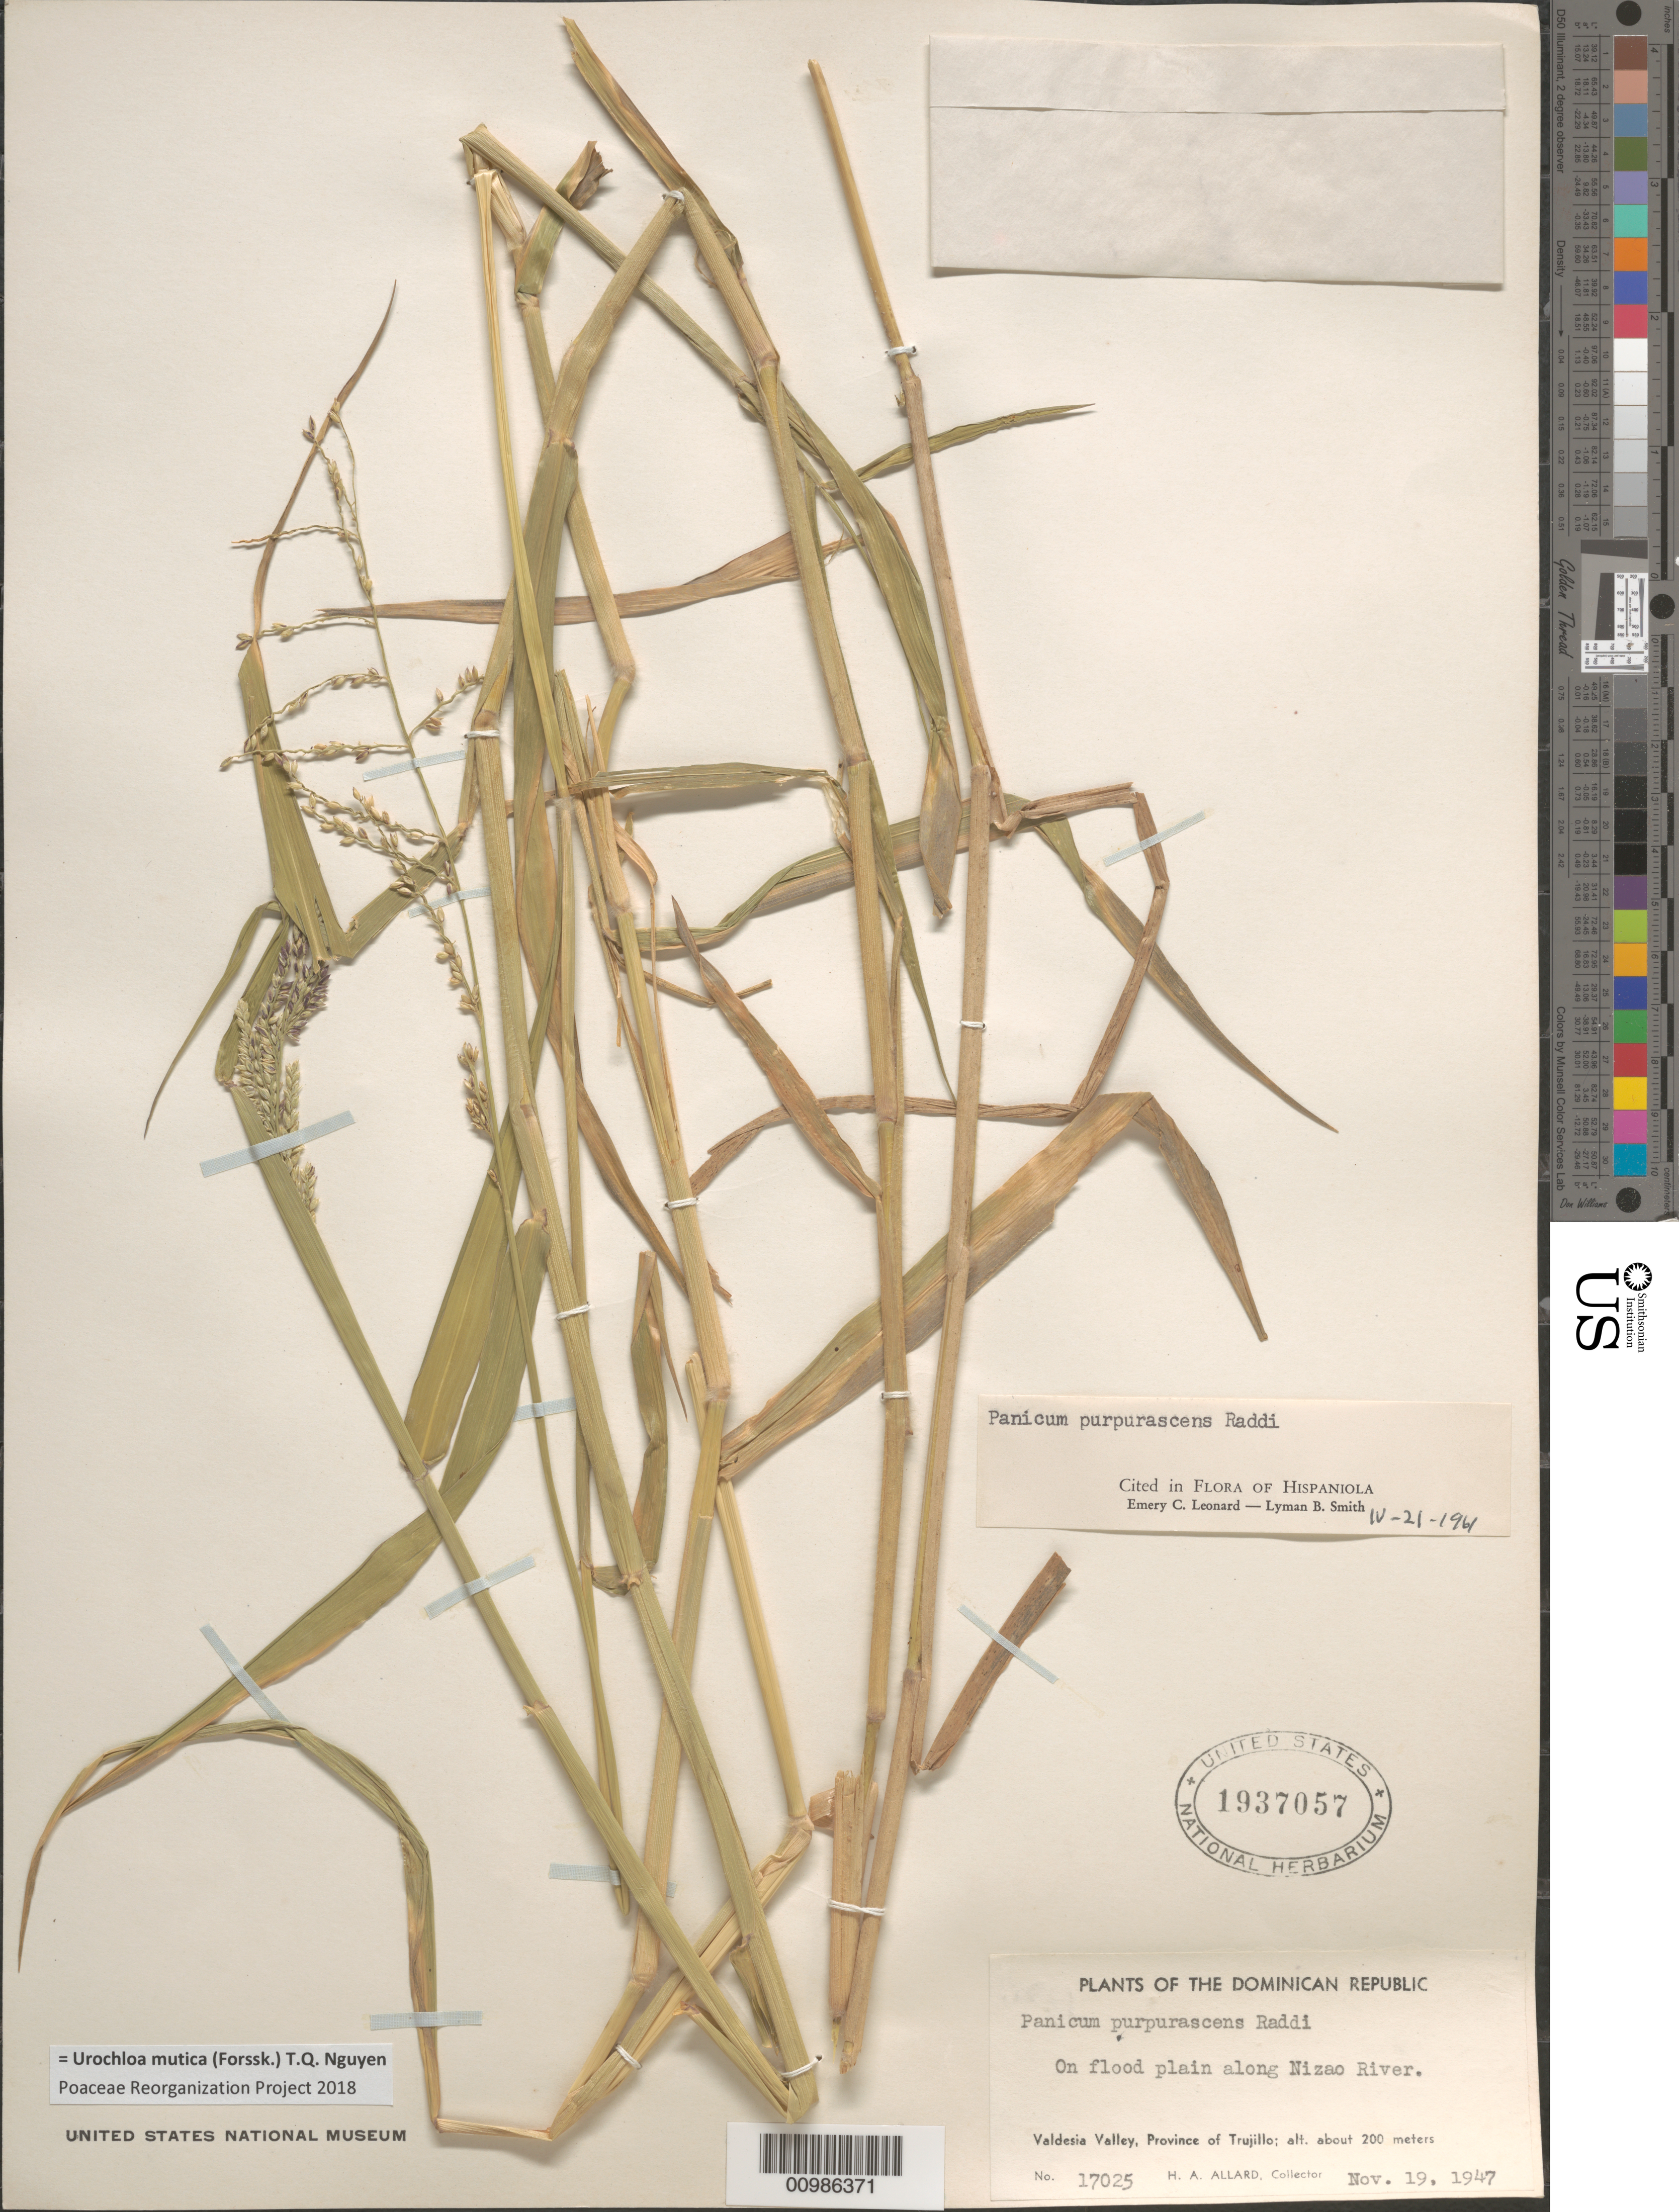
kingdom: Plantae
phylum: Tracheophyta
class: Liliopsida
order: Poales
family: Poaceae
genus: Brachiaria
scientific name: Brachiaria mutica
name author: (Forssk.) Stapf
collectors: H. A. Allard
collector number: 17025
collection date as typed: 19 Nov 1947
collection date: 1947-11-19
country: Dominican Republic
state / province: Distrito Nacional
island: Hispaniola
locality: Valdesia Valley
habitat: on flood plain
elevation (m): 200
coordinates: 0 N, 0 E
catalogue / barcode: US 1937057